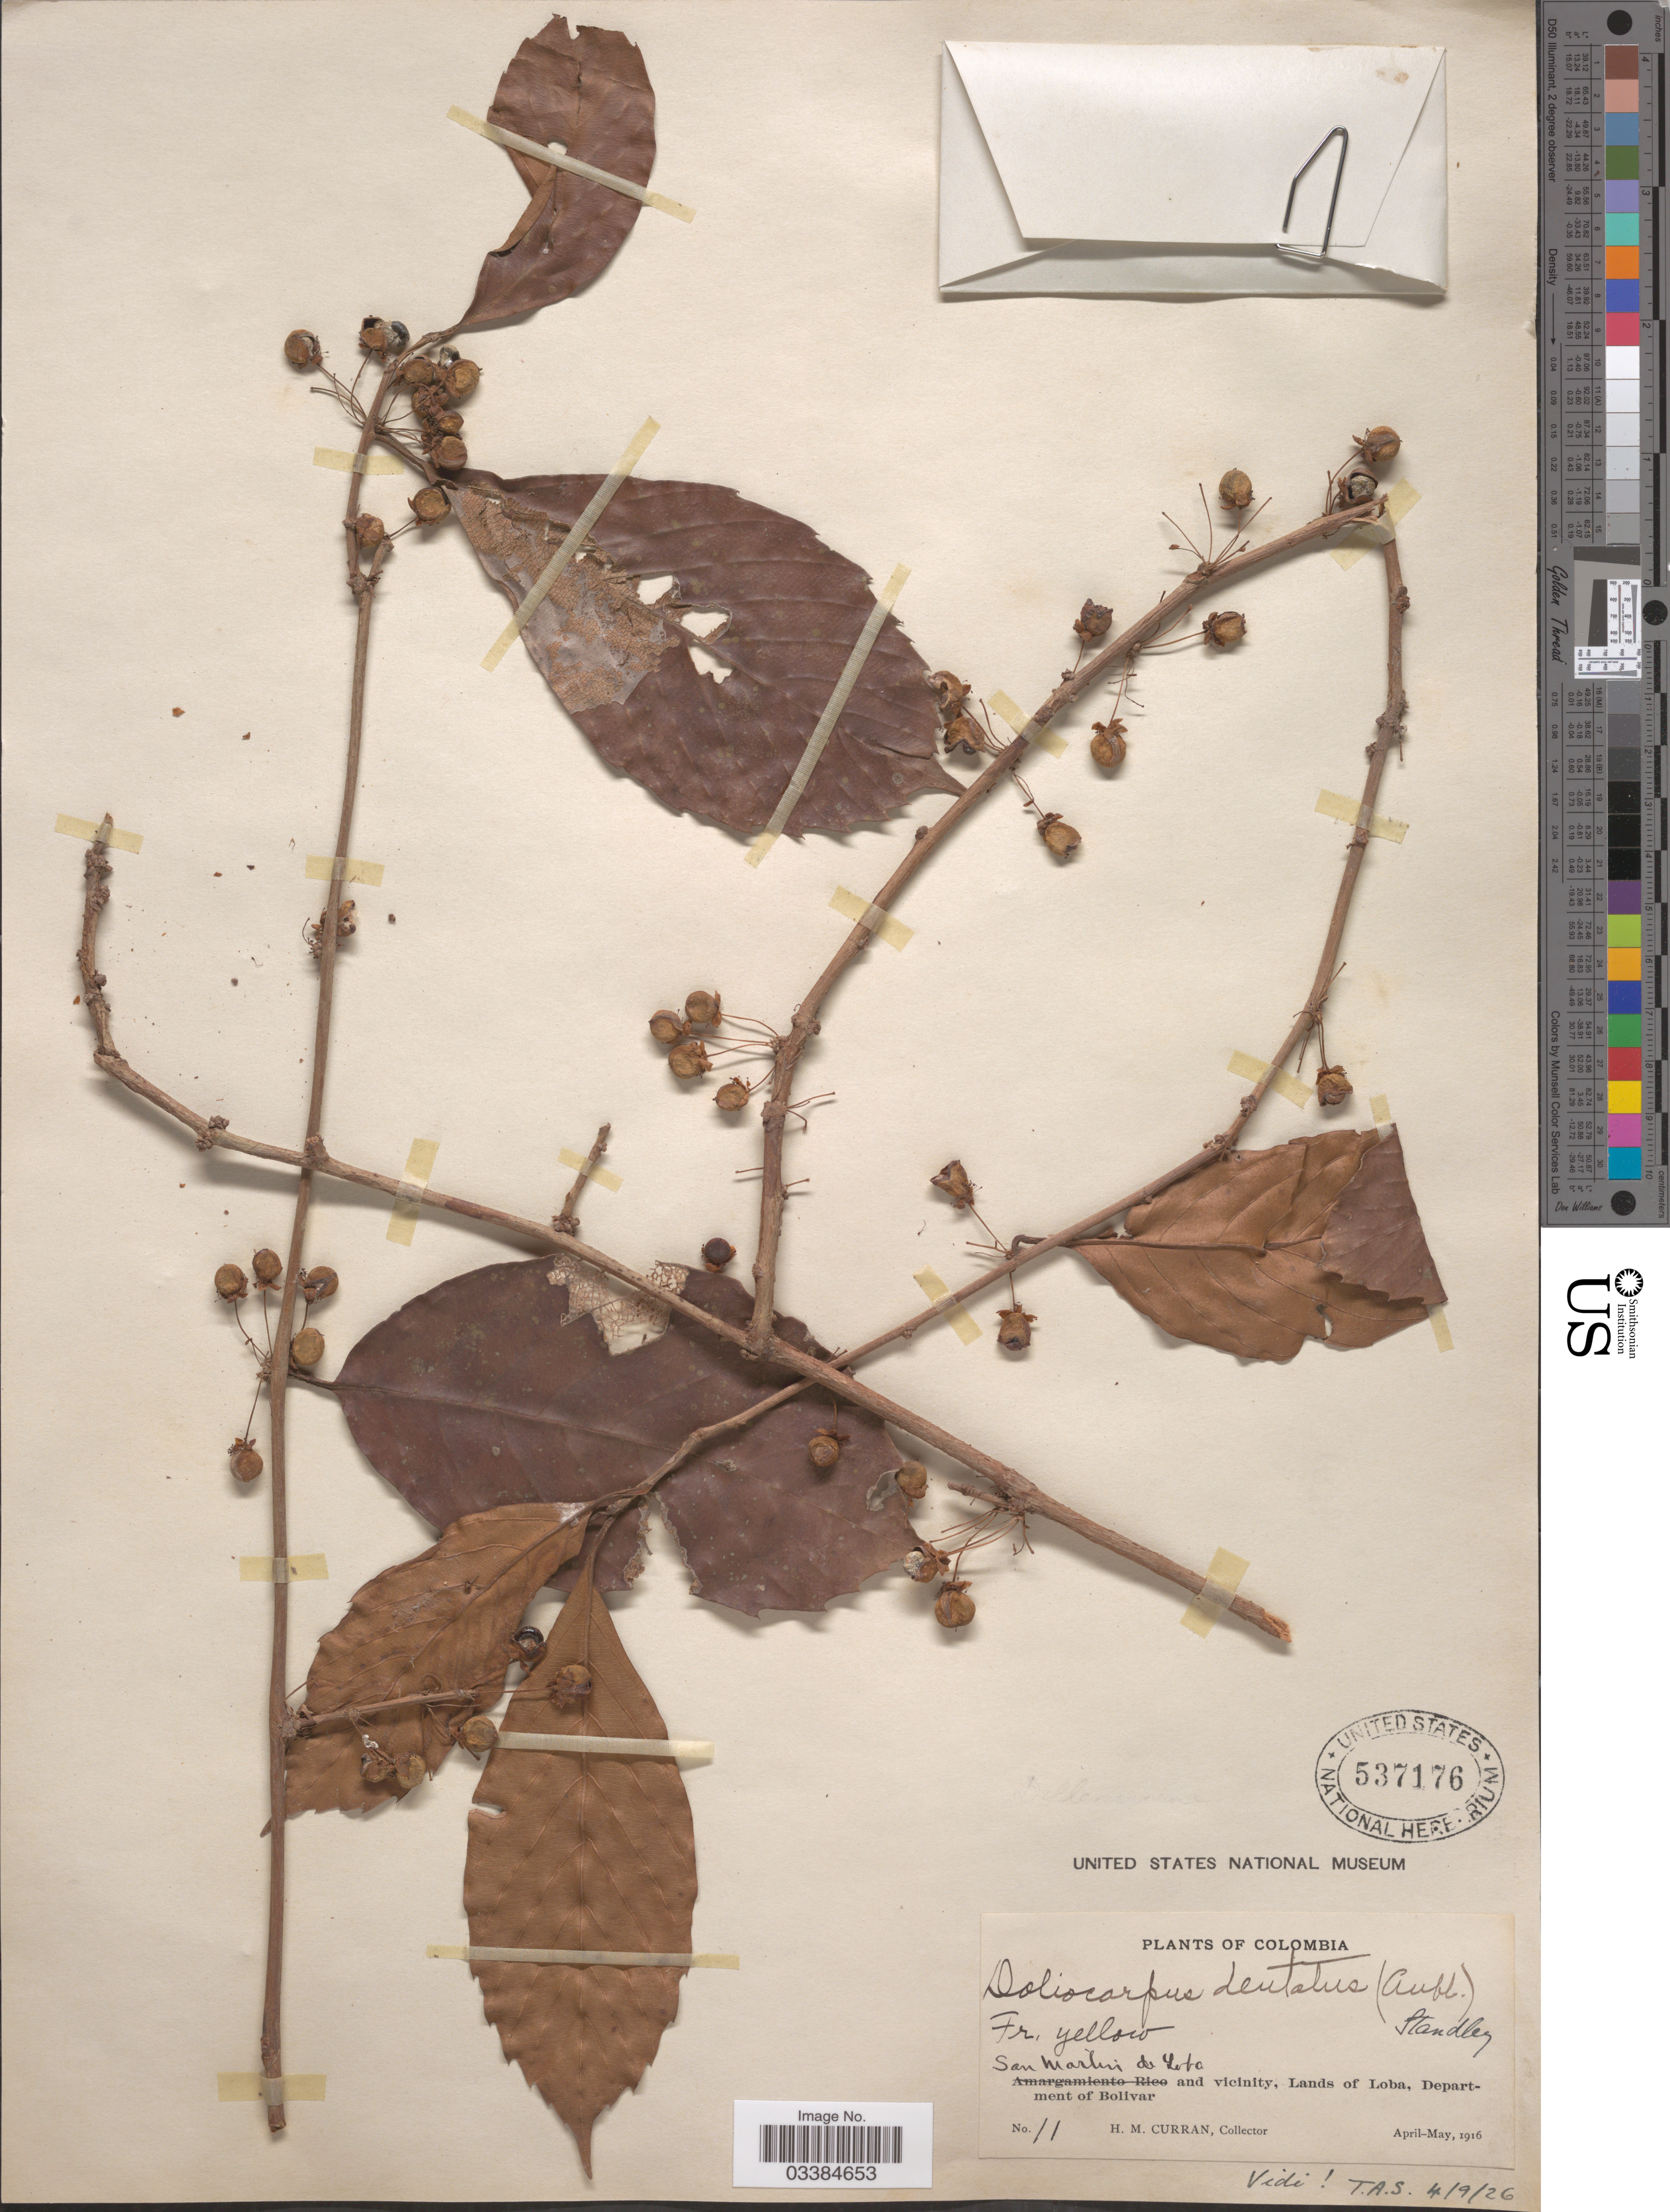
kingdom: Plantae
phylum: Tracheophyta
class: Magnoliopsida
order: Dilleniales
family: Dilleniaceae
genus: Doliocarpus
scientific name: Doliocarpus dentatus subsp. dentatus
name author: (Aubl.) Standl.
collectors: H. M. Curran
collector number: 11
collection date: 1916-04/1916-05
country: Colombia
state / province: Bolívar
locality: San Martin de Yerba and vicinity, Lands of Loba, Department of Bolivar.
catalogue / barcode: US 537176